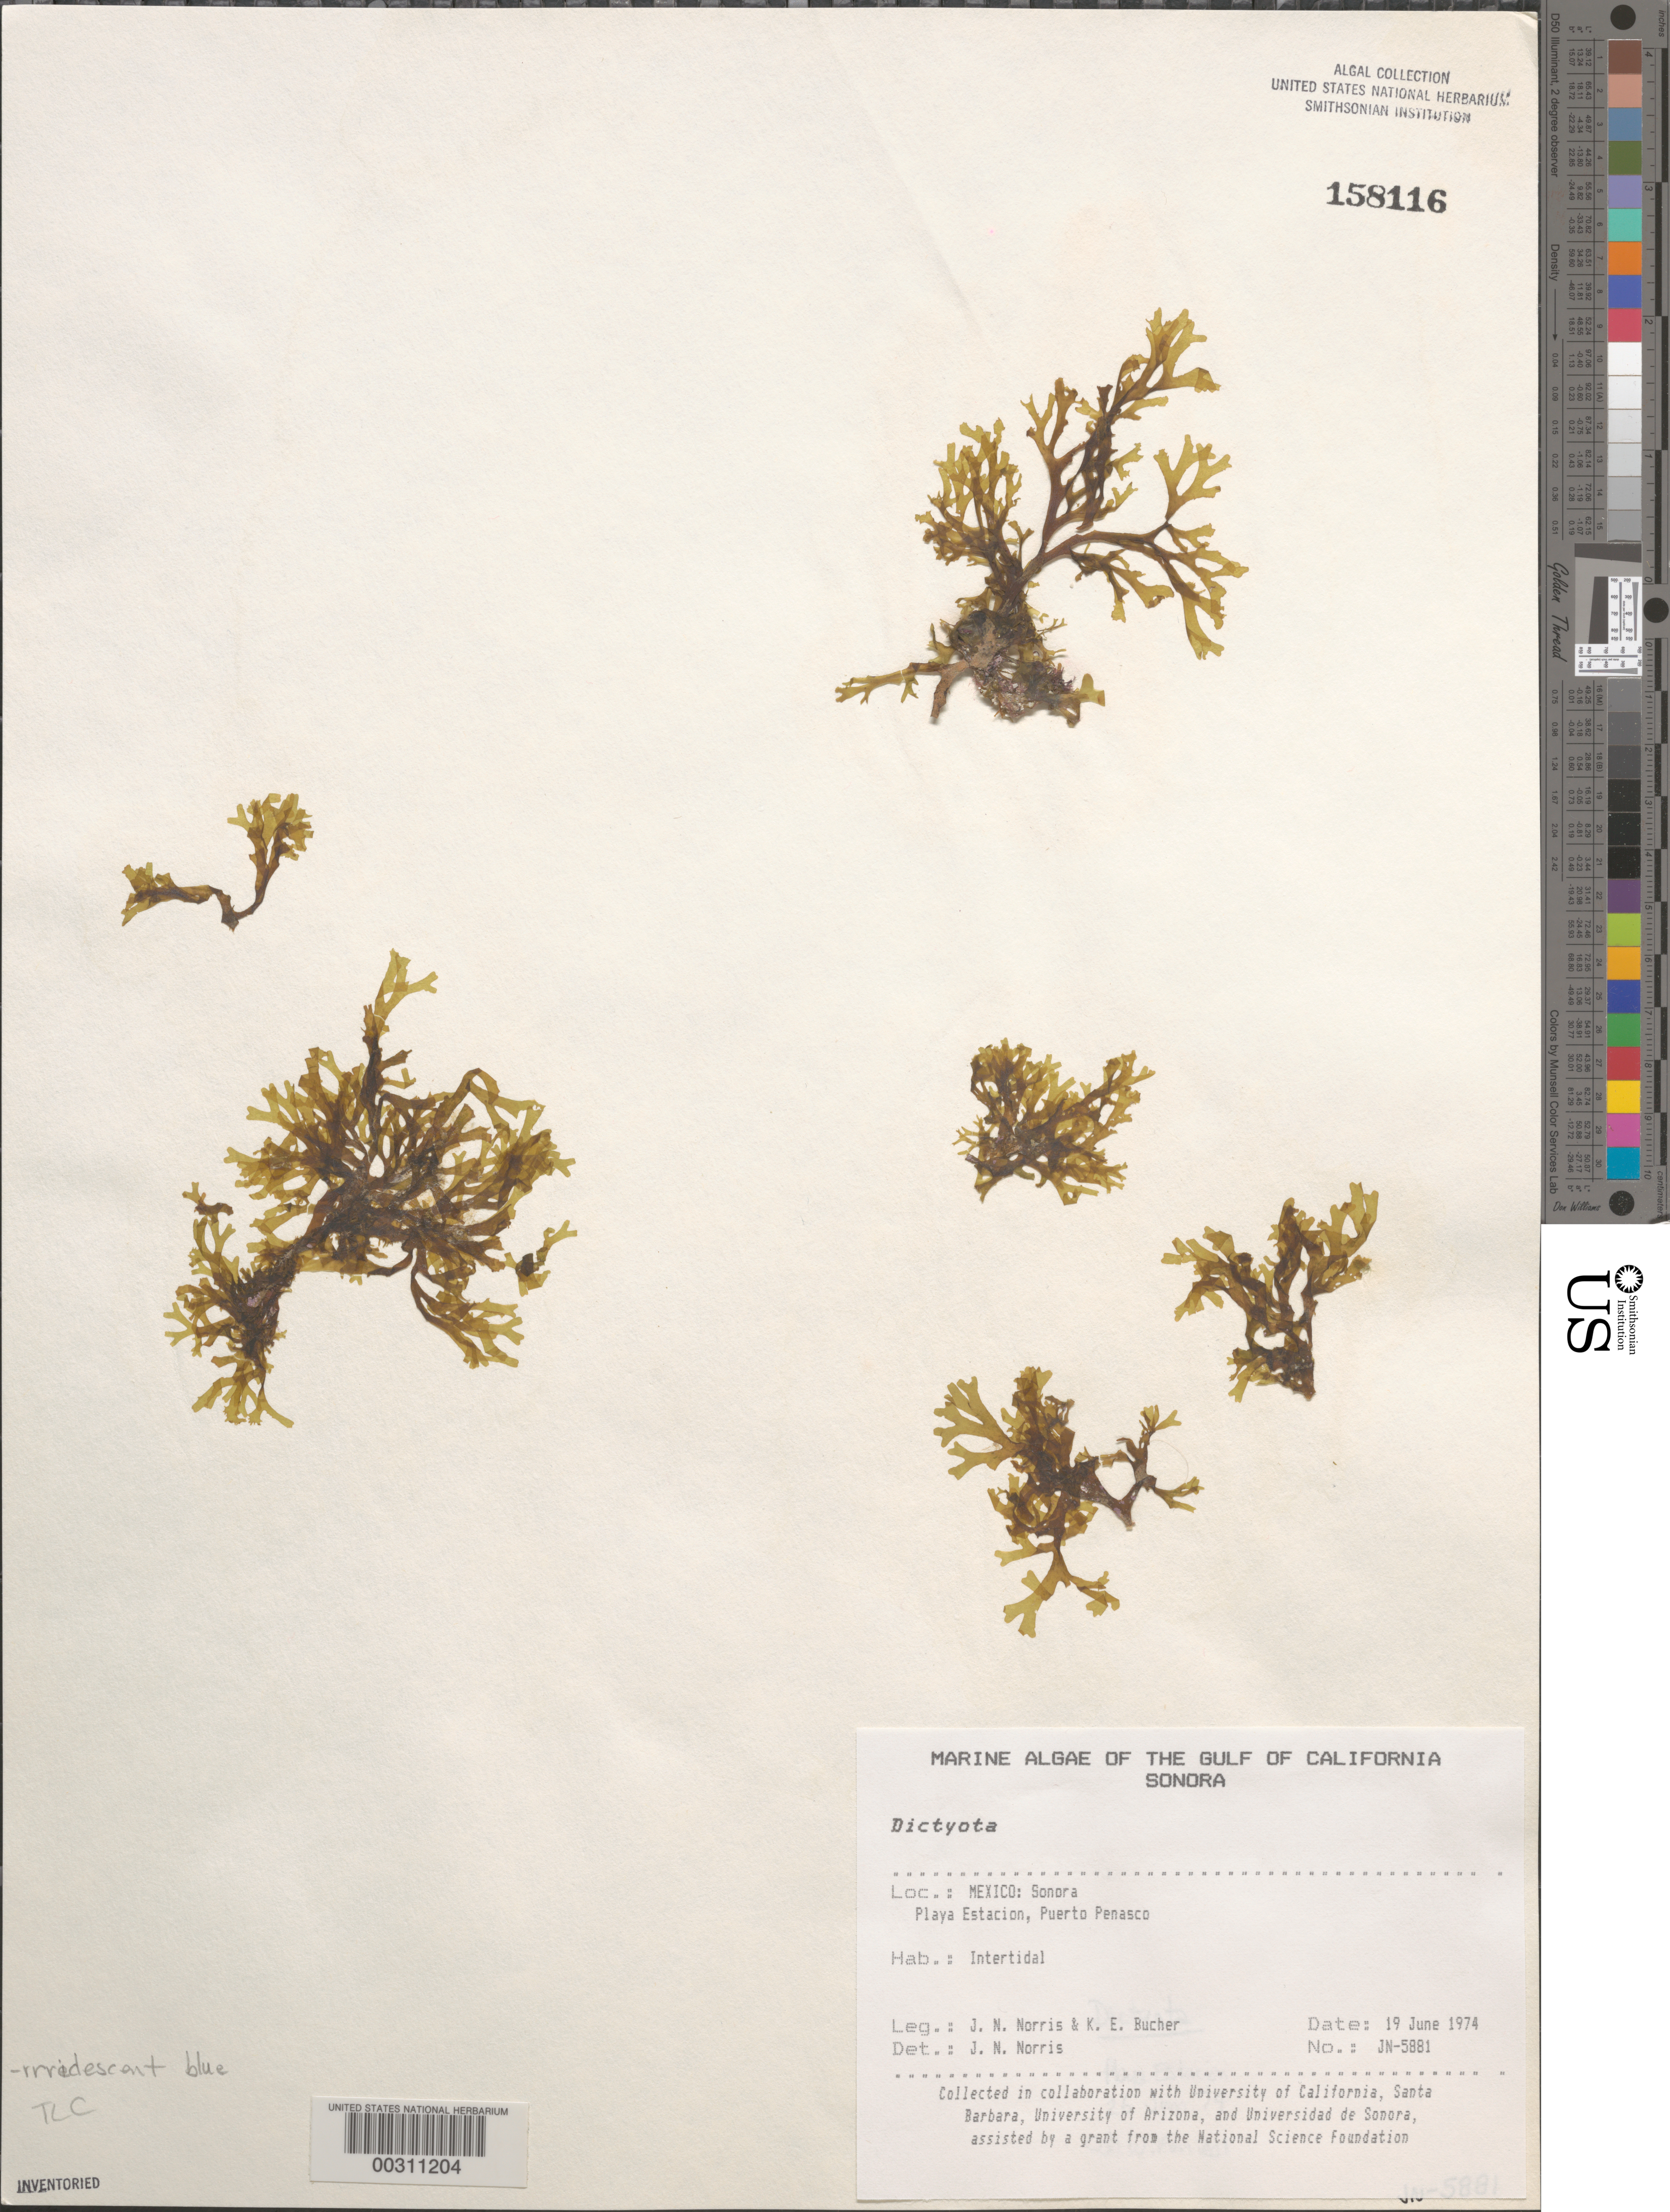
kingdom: Chromista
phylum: Ochrophyta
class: Phaeophyceae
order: Dictyotales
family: Dictyotaceae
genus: Dictyota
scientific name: Dictyota sp.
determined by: Norris, James N.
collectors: J. N. Norris & K. E. Bucher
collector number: JN-5881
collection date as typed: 19 Jun 1974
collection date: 1974-06-19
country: Mexico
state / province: Sonora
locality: Playa Estacion, Puerto Penasco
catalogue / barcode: US 158116